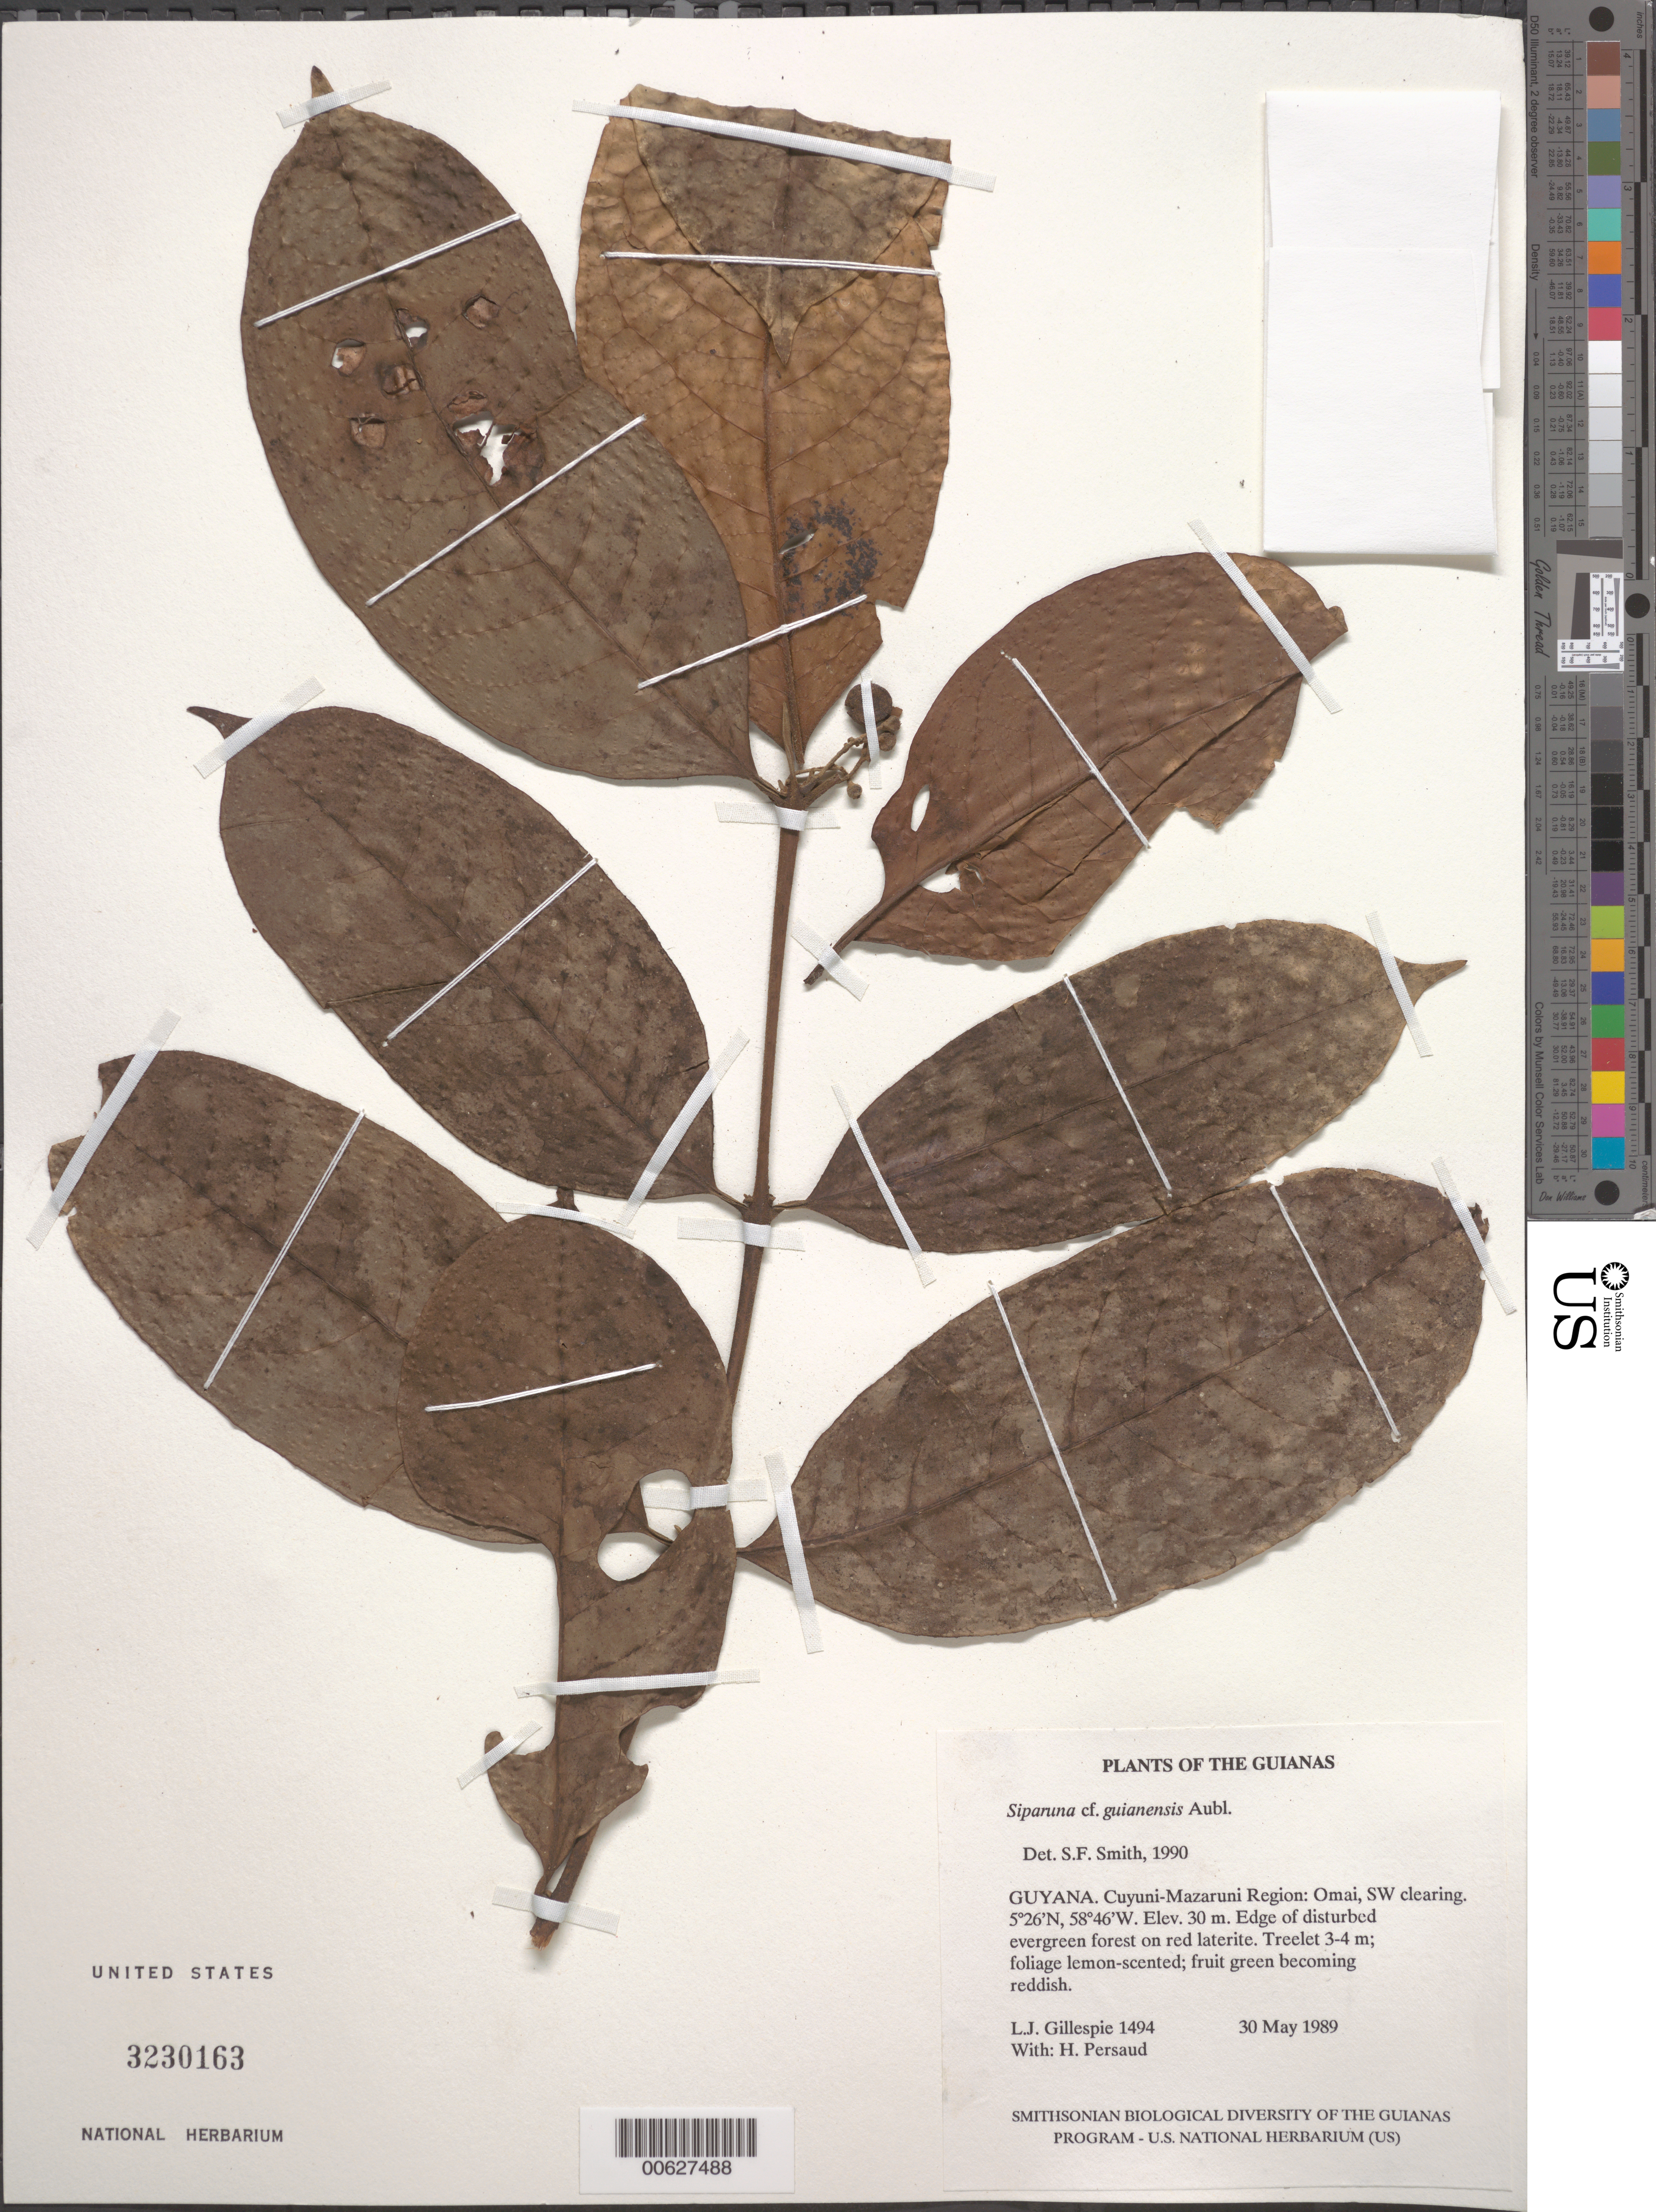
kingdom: Plantae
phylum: Tracheophyta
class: Magnoliopsida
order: Laurales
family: Siparunaceae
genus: Siparuna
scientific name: Siparuna guianensis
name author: Aubl.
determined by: Smith, Stephen F., (US), NMNH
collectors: L. J. Gillespie & H. Persaud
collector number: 1494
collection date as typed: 30 May 1989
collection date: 1989-05-30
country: Guyana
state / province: Cuyuni-Mazaruni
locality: Omai, SW clearing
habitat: Edge of disturbed evergreen forest on red laterite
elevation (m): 30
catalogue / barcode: US 3230163